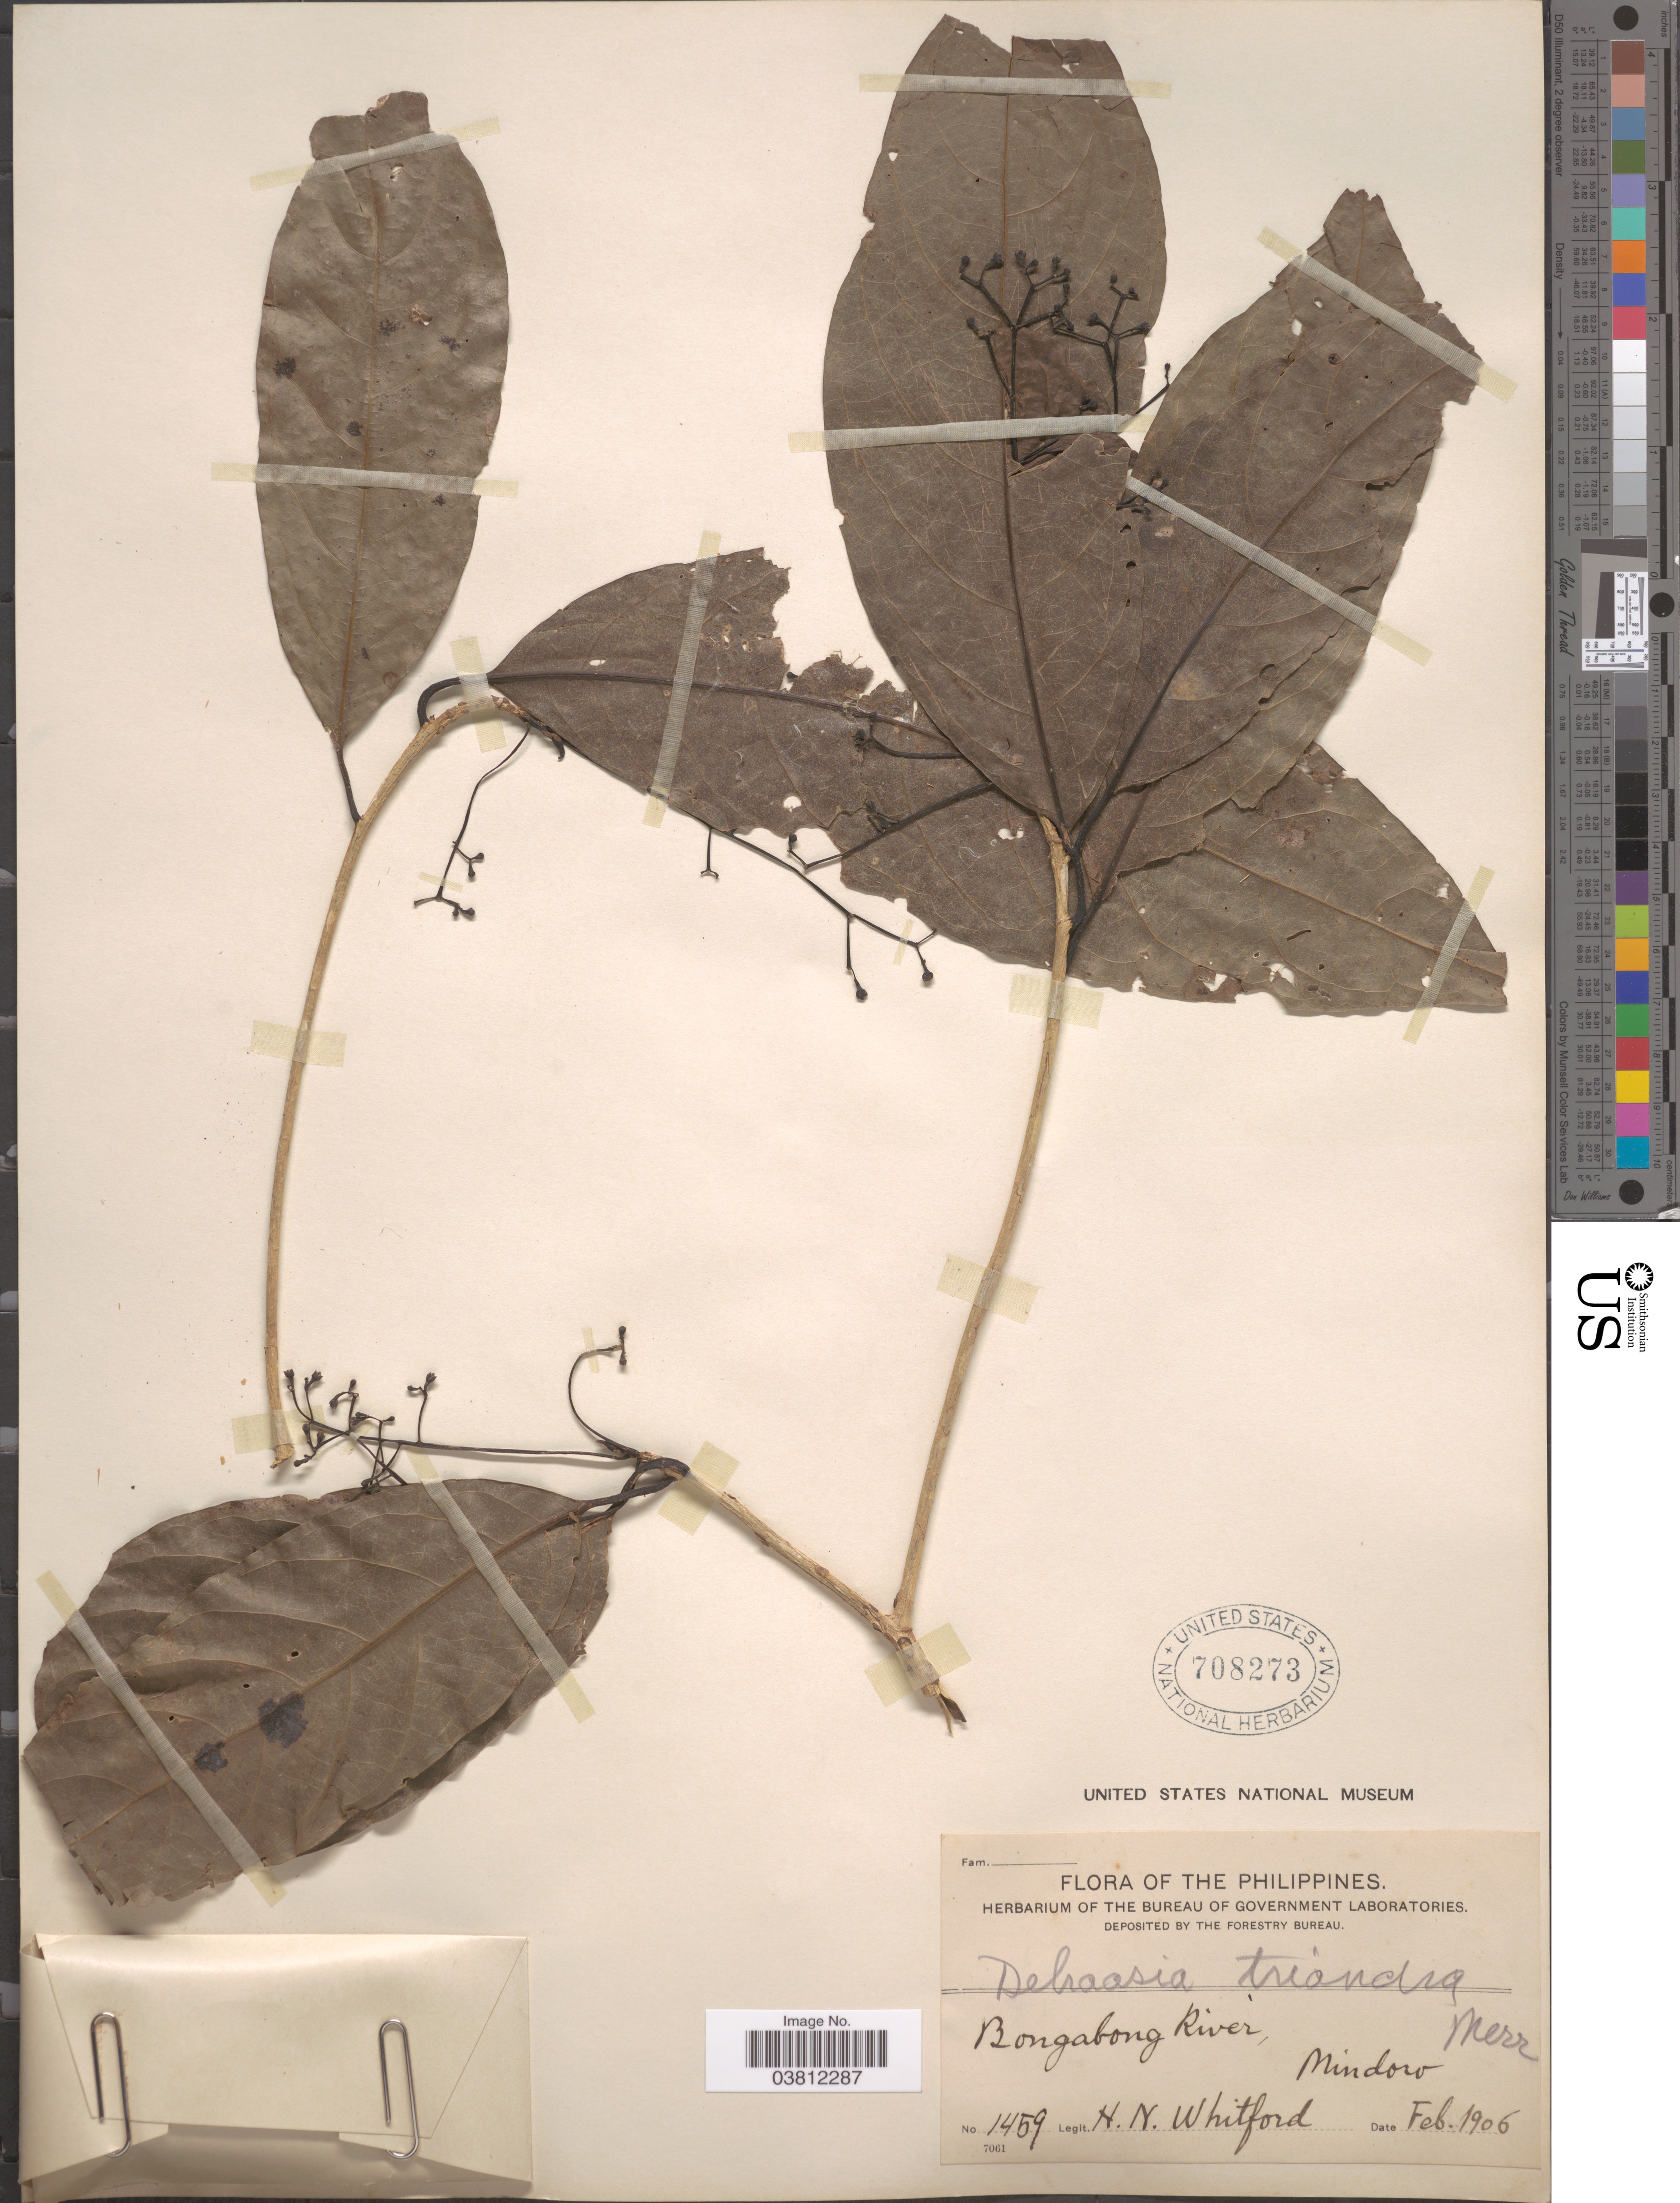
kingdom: Plantae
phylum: Tracheophyta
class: Magnoliopsida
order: Laurales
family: Lauraceae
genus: Dehaasia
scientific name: Dehaasia triandra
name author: Merr.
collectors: H. N. Whitford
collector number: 1459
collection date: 1906-02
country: Philippines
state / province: Mimaropa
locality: Bongabong River, Mindoro.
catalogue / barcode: US 708273